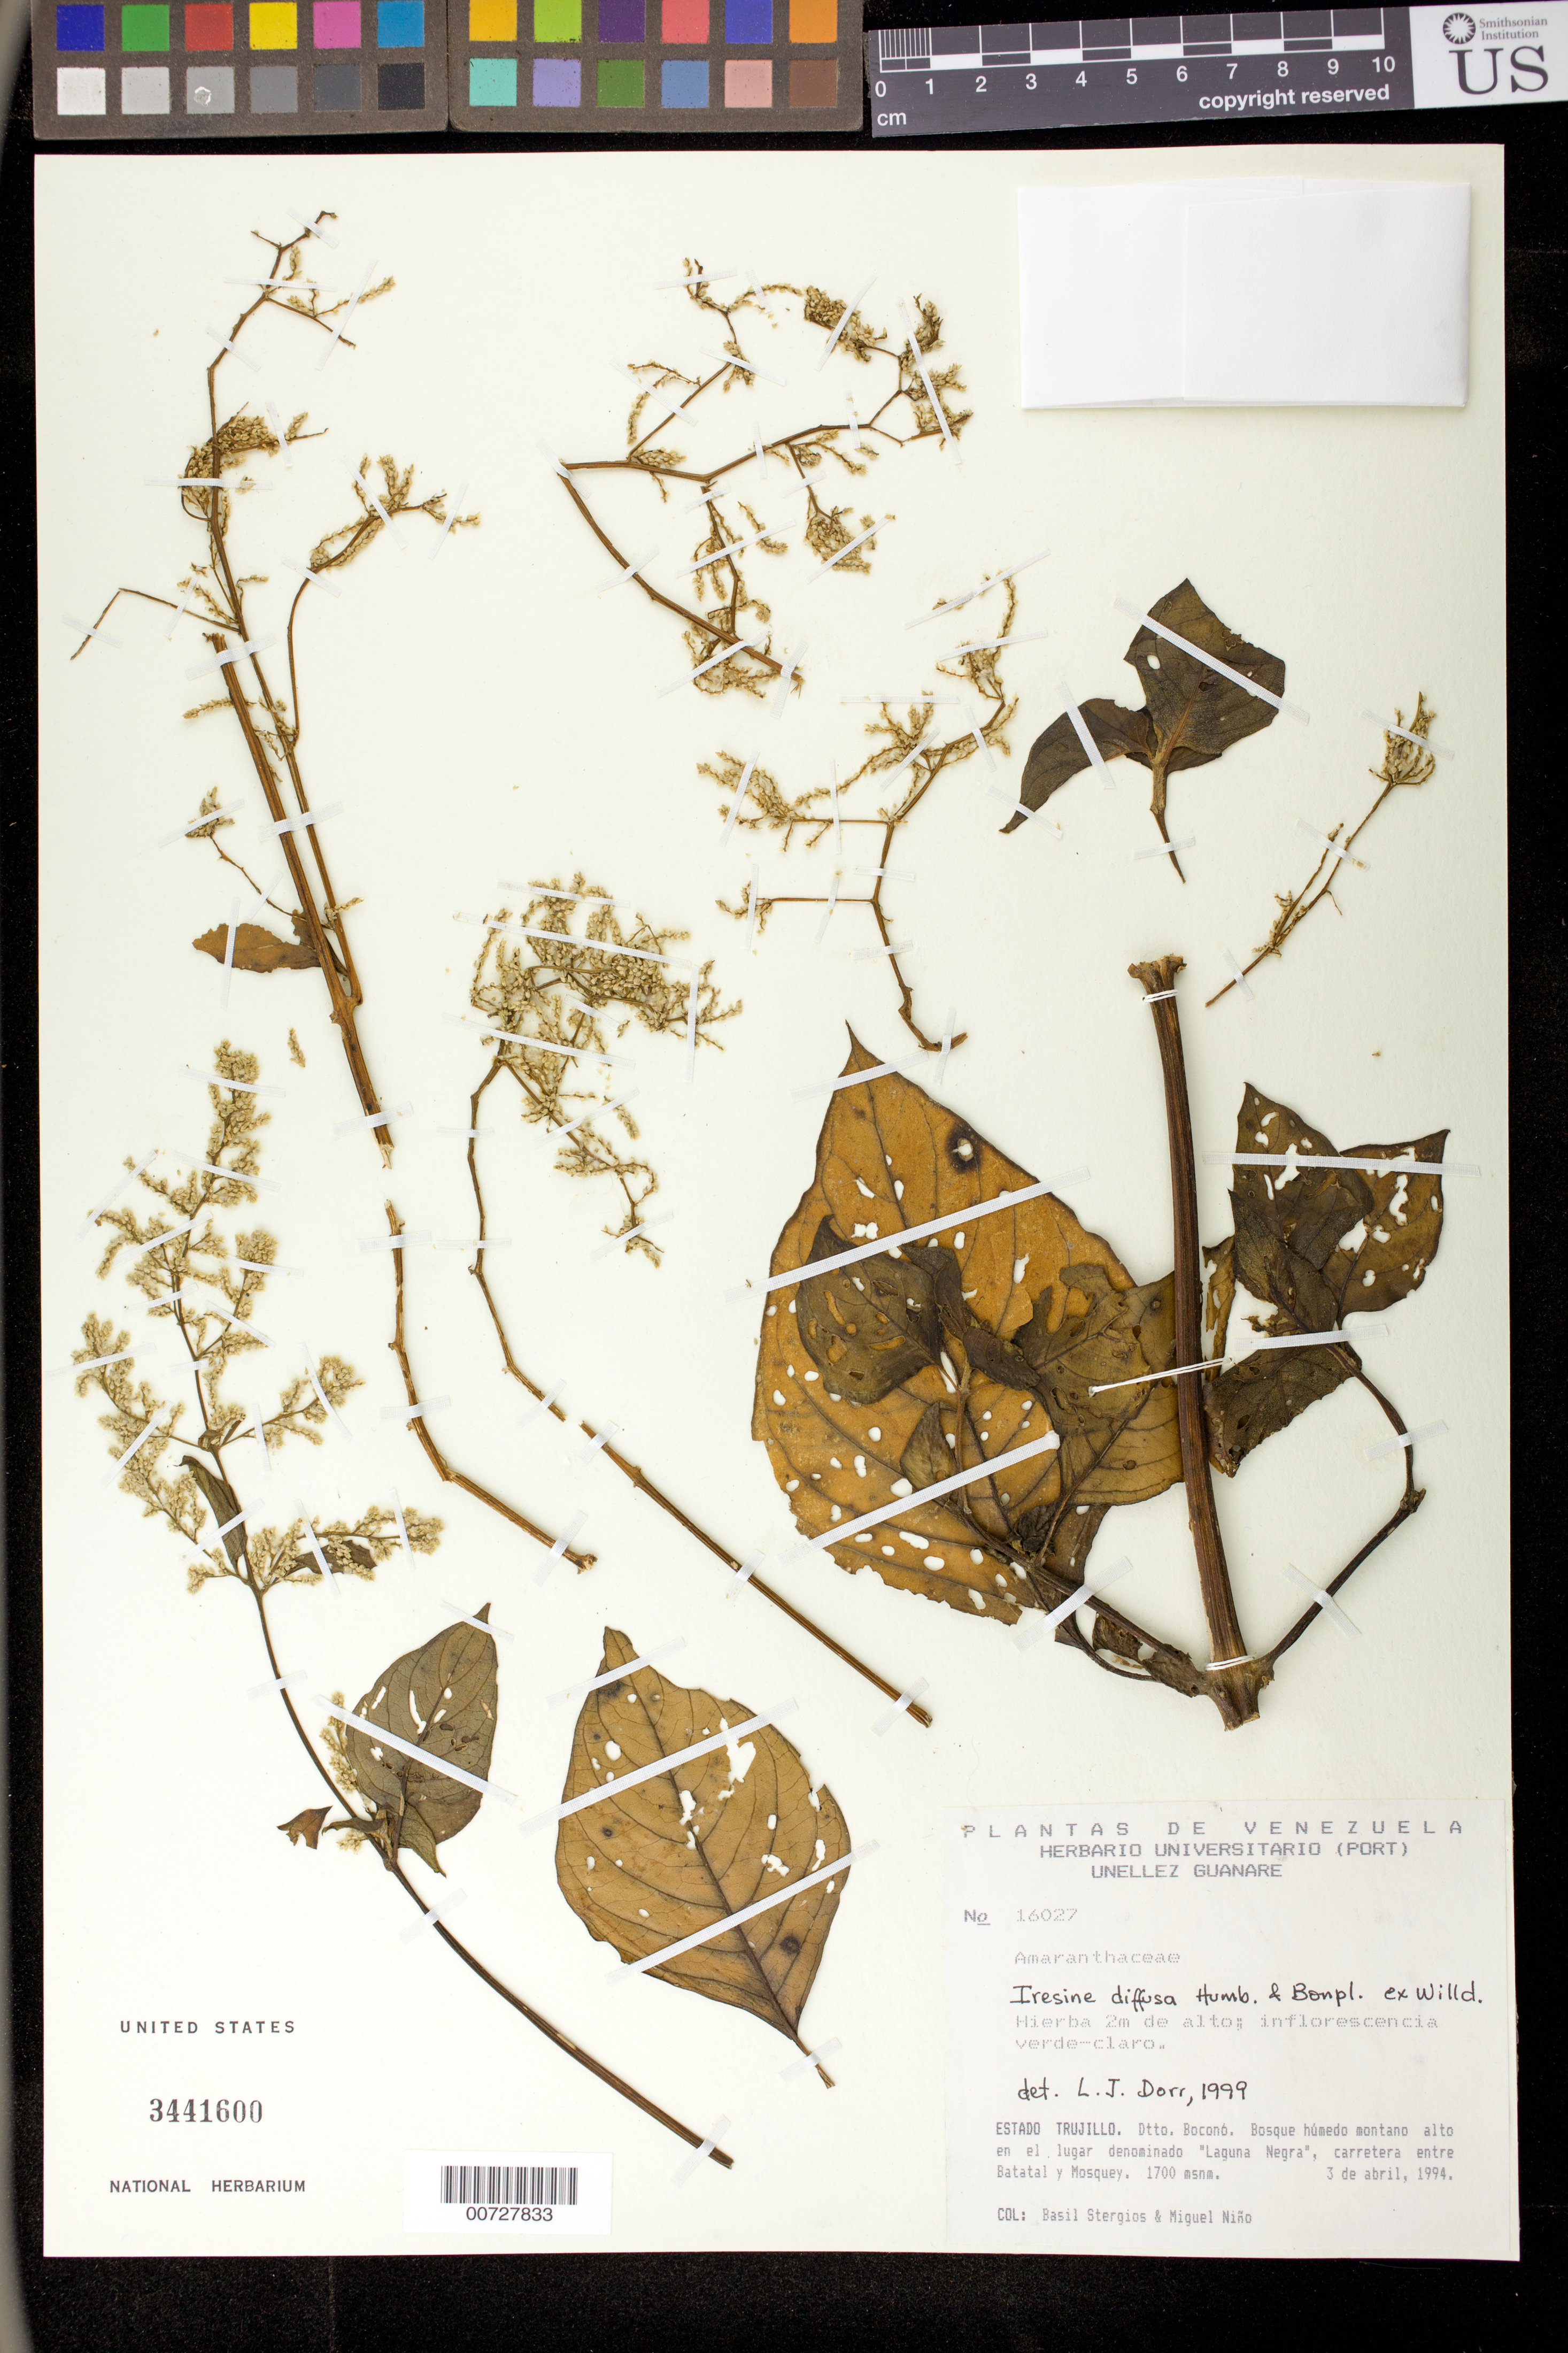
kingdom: Plantae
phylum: Tracheophyta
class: Magnoliopsida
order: Caryophyllales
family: Amaranthaceae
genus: Iresine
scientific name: Iresine diffusa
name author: Humb. & Bonpl. ex Willd.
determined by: Dorr, L. J., (BOT), Smithsonian Institution - National Museum of Natural History (UNITED STATES)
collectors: B. G. Stergios & S. M. Niño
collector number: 16027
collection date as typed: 03 Apr 1994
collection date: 1994-04-03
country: Venezuela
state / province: Trujillo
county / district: Boconó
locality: Laguna Negra, carretera entre Batatal y Mosquey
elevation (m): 1700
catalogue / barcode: US 3441600